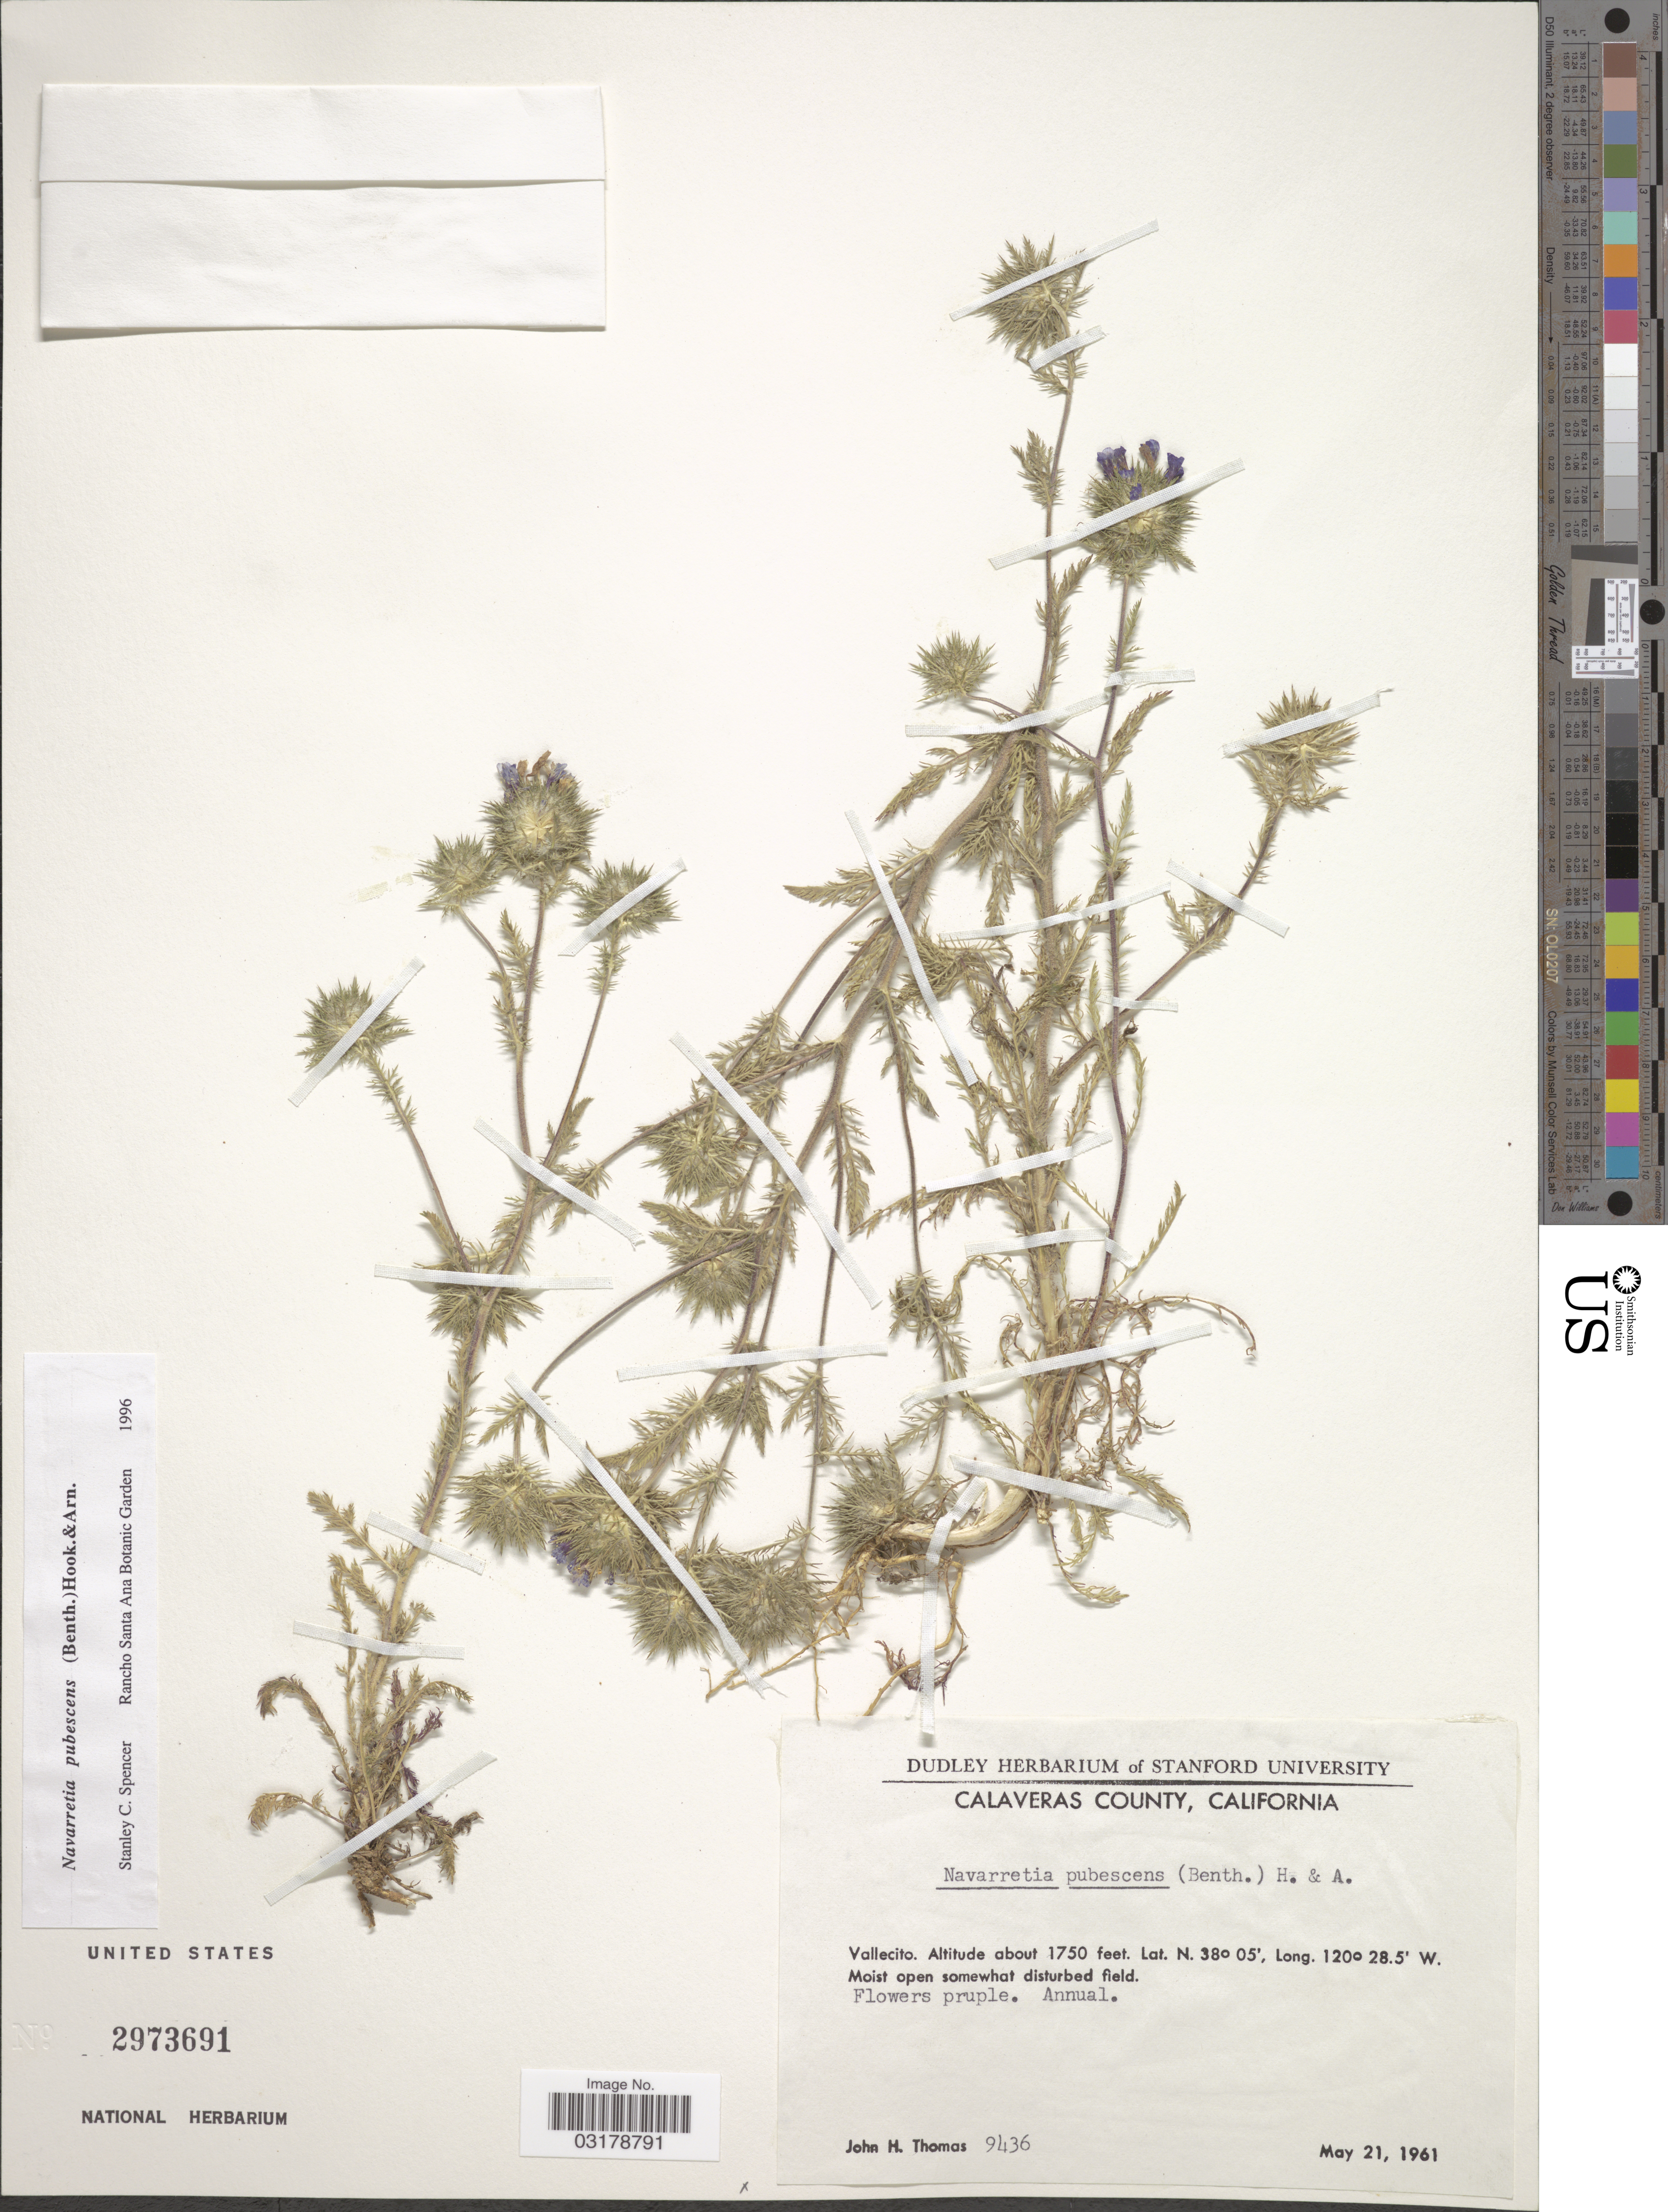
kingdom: Plantae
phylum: Tracheophyta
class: Magnoliopsida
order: Ericales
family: Polemoniaceae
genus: Navarretia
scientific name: Navarretia pubescens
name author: (Benth.) Hook. & Arn.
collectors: J. H. Thomas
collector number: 9436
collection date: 1961-05-21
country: United States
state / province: California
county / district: Calaveras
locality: Calaveras County. Vallecito.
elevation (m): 533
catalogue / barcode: US 2973691